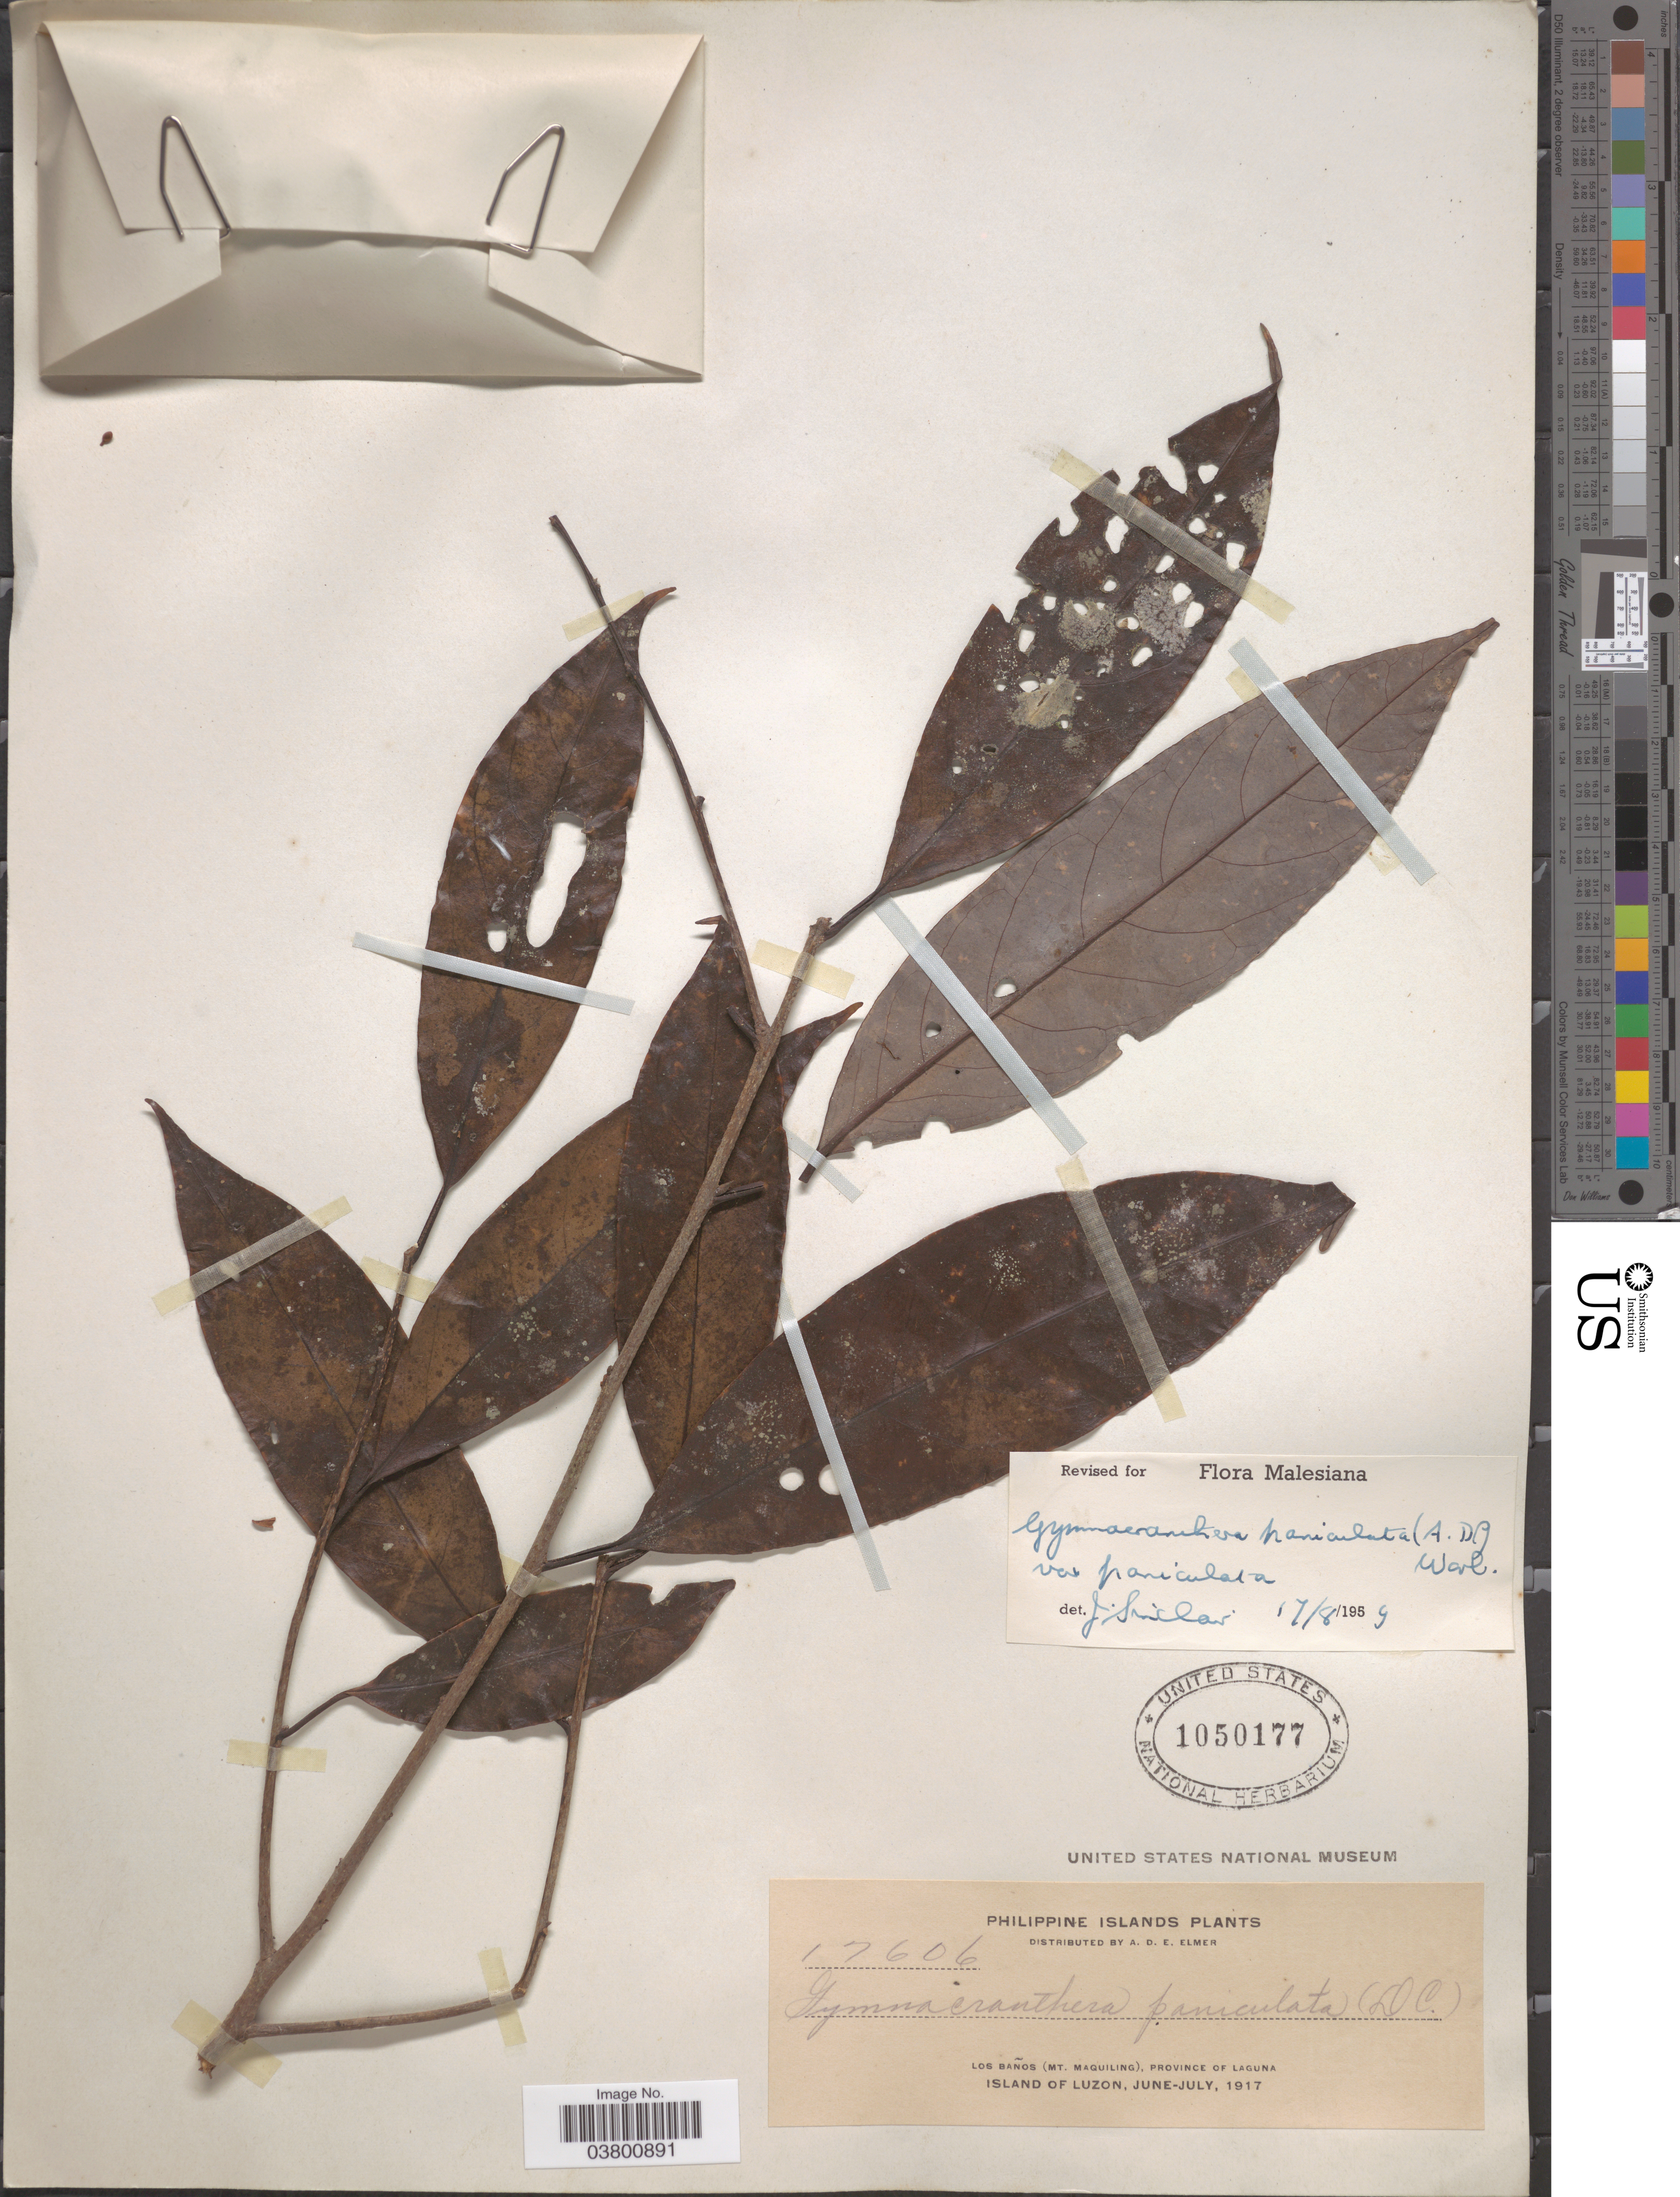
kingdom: Plantae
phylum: Tracheophyta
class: Magnoliopsida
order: Magnoliales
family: Myristicaceae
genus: Gymnacranthera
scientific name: Gymnacranthera paniculata var. paniculata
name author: (A. DC.) Warb.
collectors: A. D. E. Elmer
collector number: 17606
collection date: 1917-06/1917-07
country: Philippines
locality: Los Baños (Mt. Maquiling), Province of Laguna. Island of Luzon.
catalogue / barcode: US 1050177